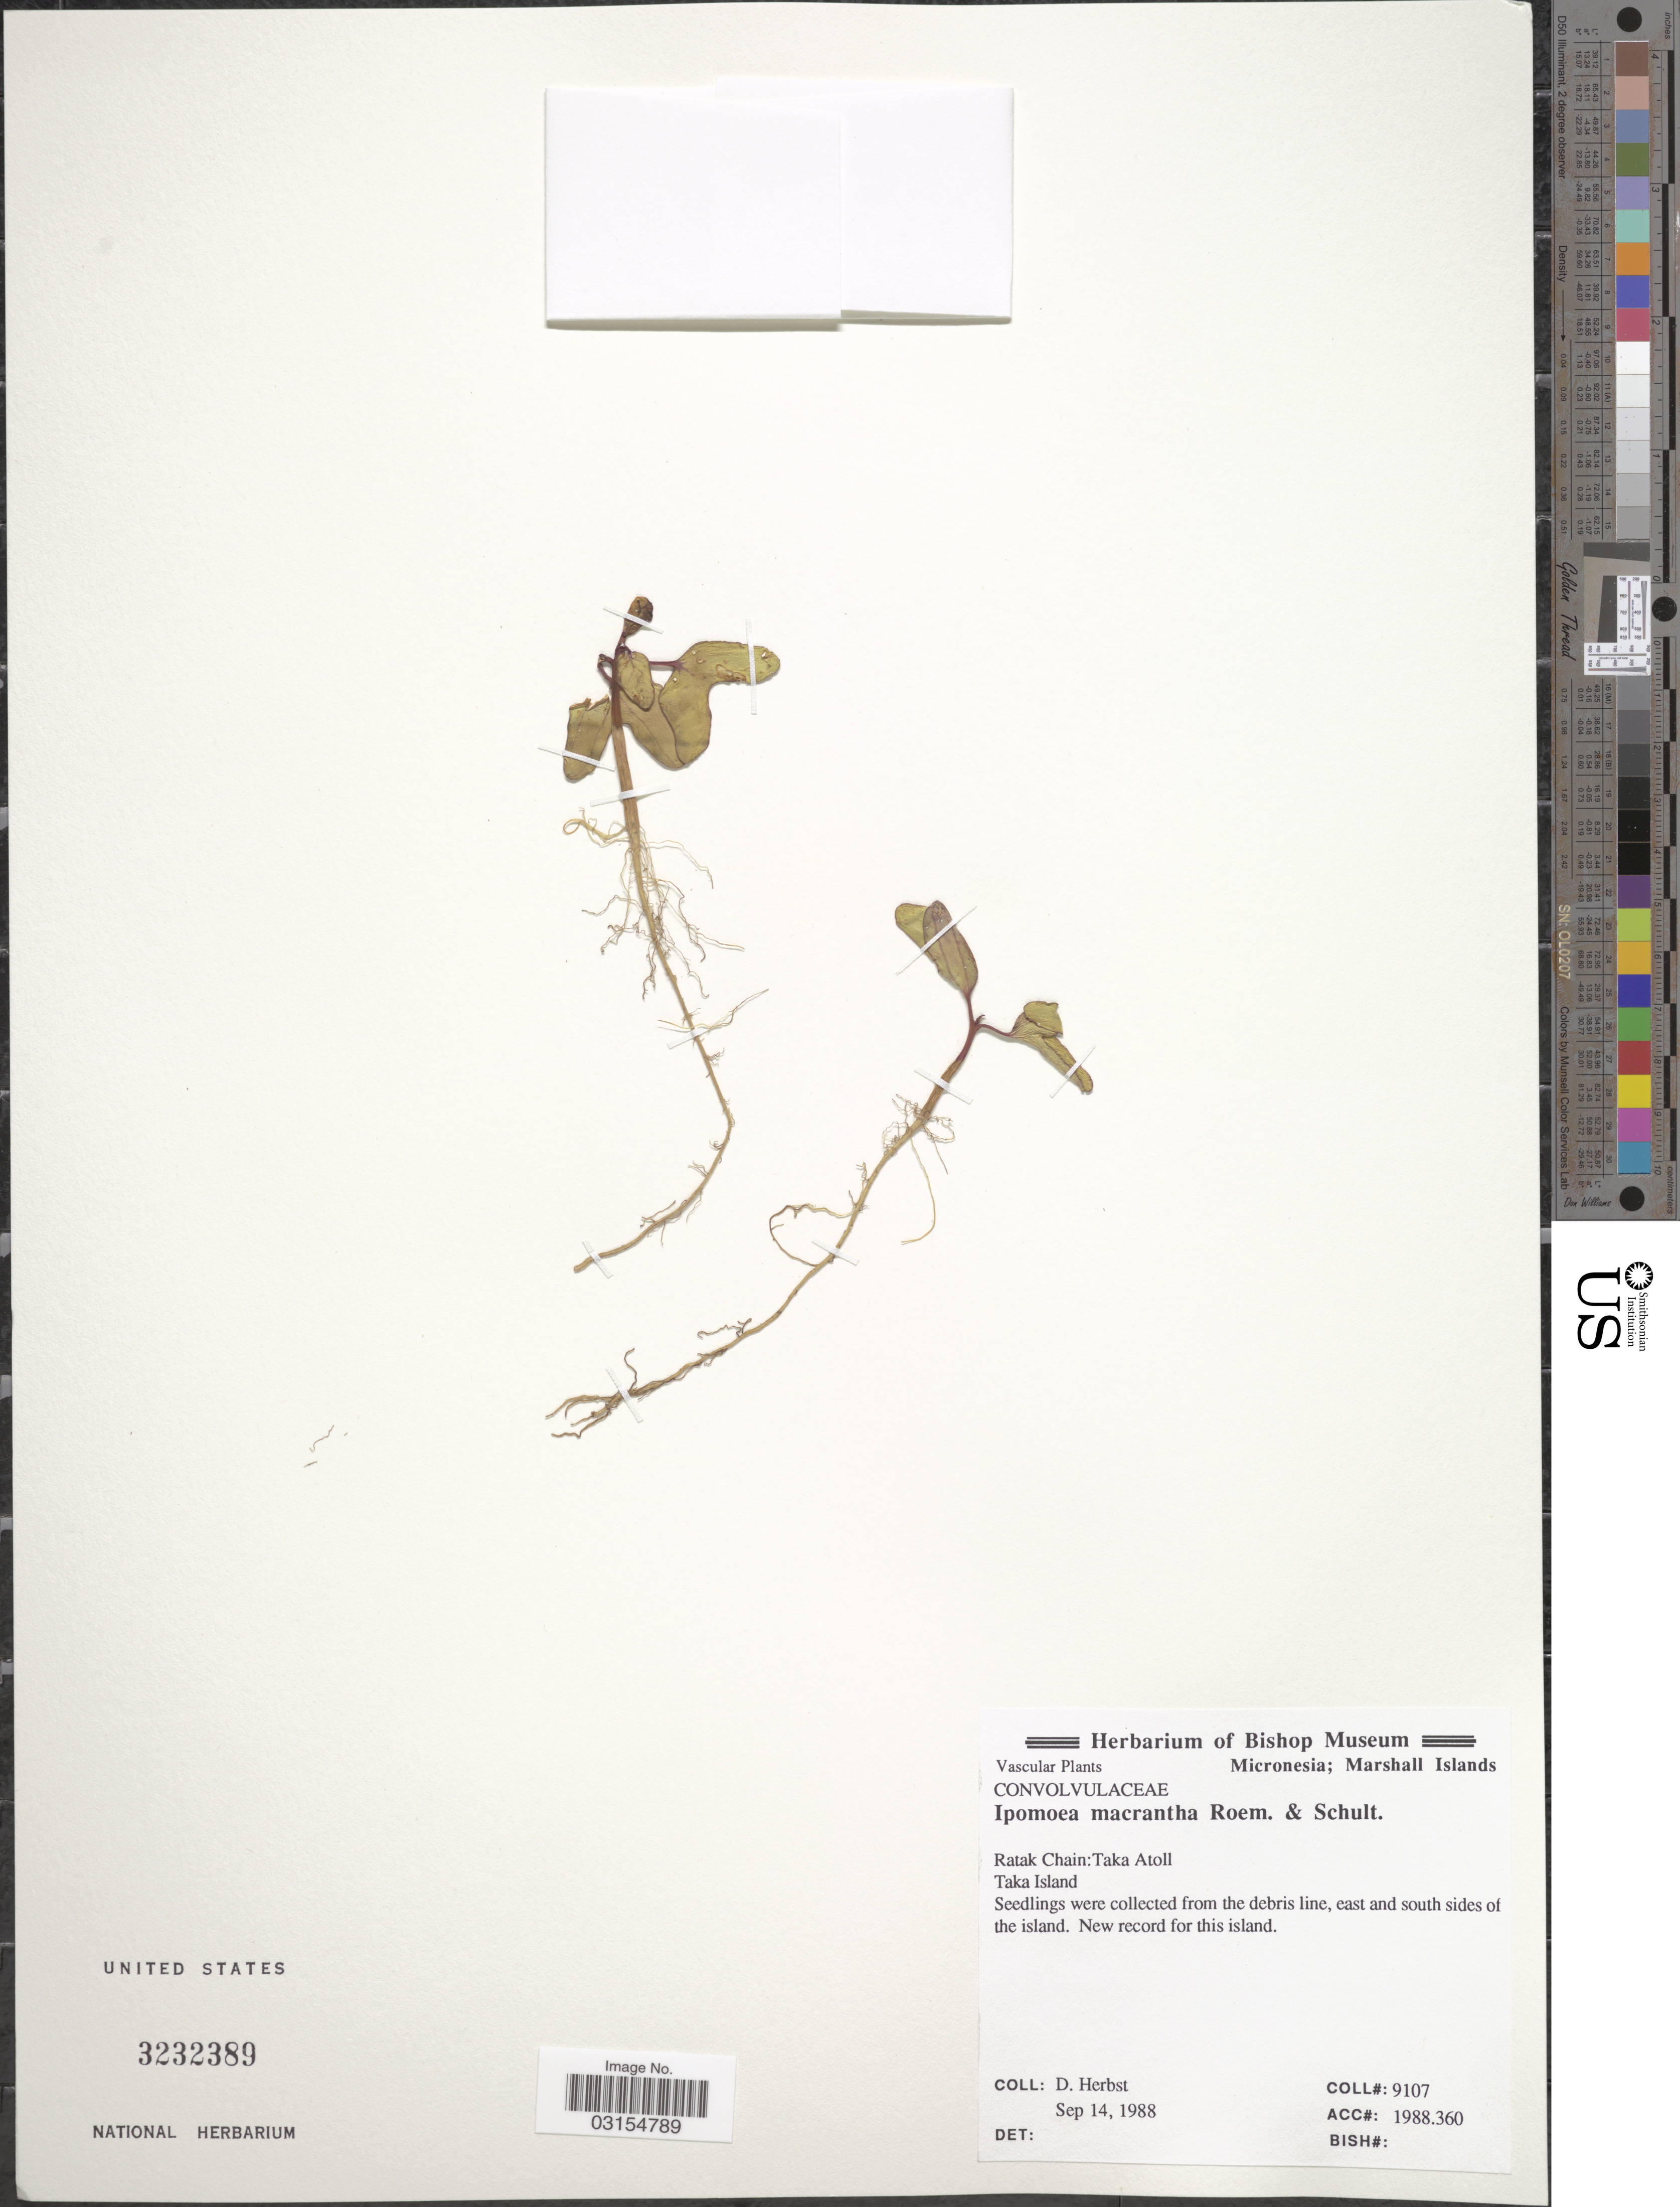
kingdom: Plantae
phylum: Tracheophyta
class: Magnoliopsida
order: Solanales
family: Convolvulaceae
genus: Ipomoea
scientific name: Ipomoea violacea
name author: L.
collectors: D. Herbst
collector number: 9107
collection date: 1988-09-14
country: Marshall Islands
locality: Micronesia, Ratak Chain: Taka Atoll, Taka Island.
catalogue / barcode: US 3232389